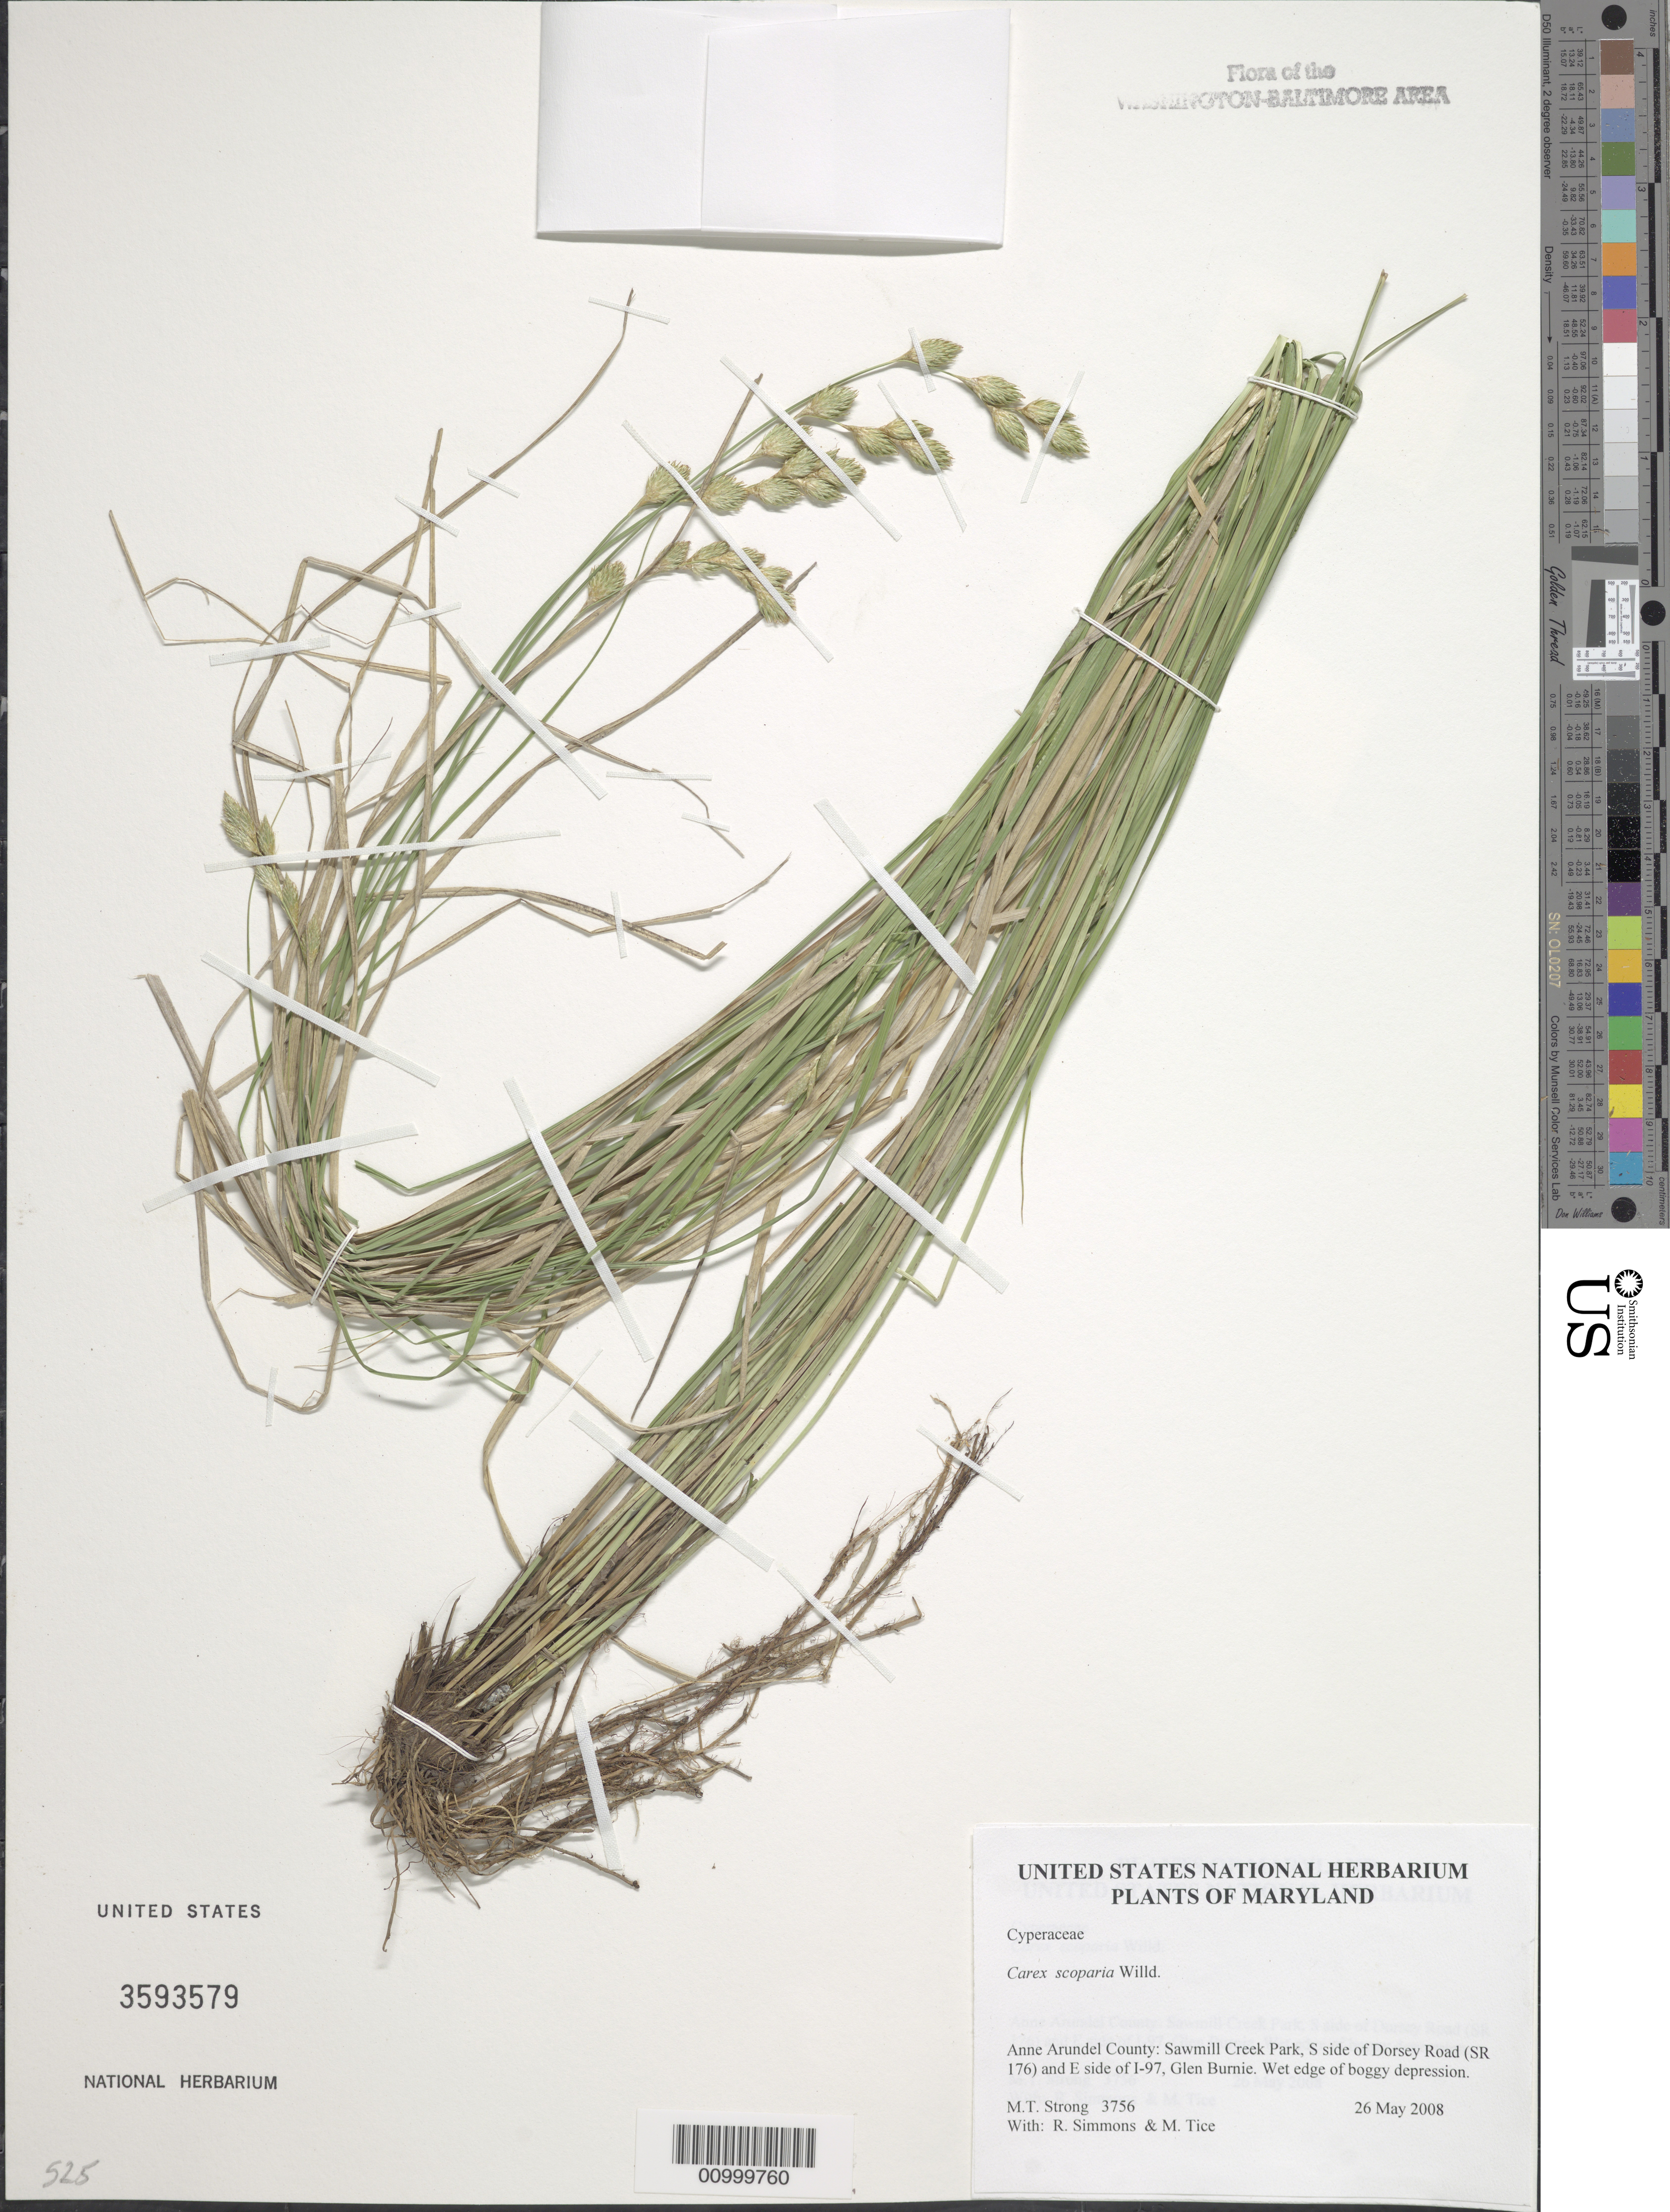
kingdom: Plantae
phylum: Tracheophyta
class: Liliopsida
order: Poales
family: Cyperaceae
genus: Carex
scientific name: Carex scoparia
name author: Schkuhr ex Willd.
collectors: M. T. Strong, R. H. Simmons & M. Tice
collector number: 3756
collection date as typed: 26 May 2008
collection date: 2008-05-26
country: United States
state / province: Maryland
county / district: Anne Arundel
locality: Sawmill Creek Park, S side of Dorsey Road (SR 176) and E side of I-97, Glen Burnie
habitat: wet edge of boggy depression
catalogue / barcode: US 3593579